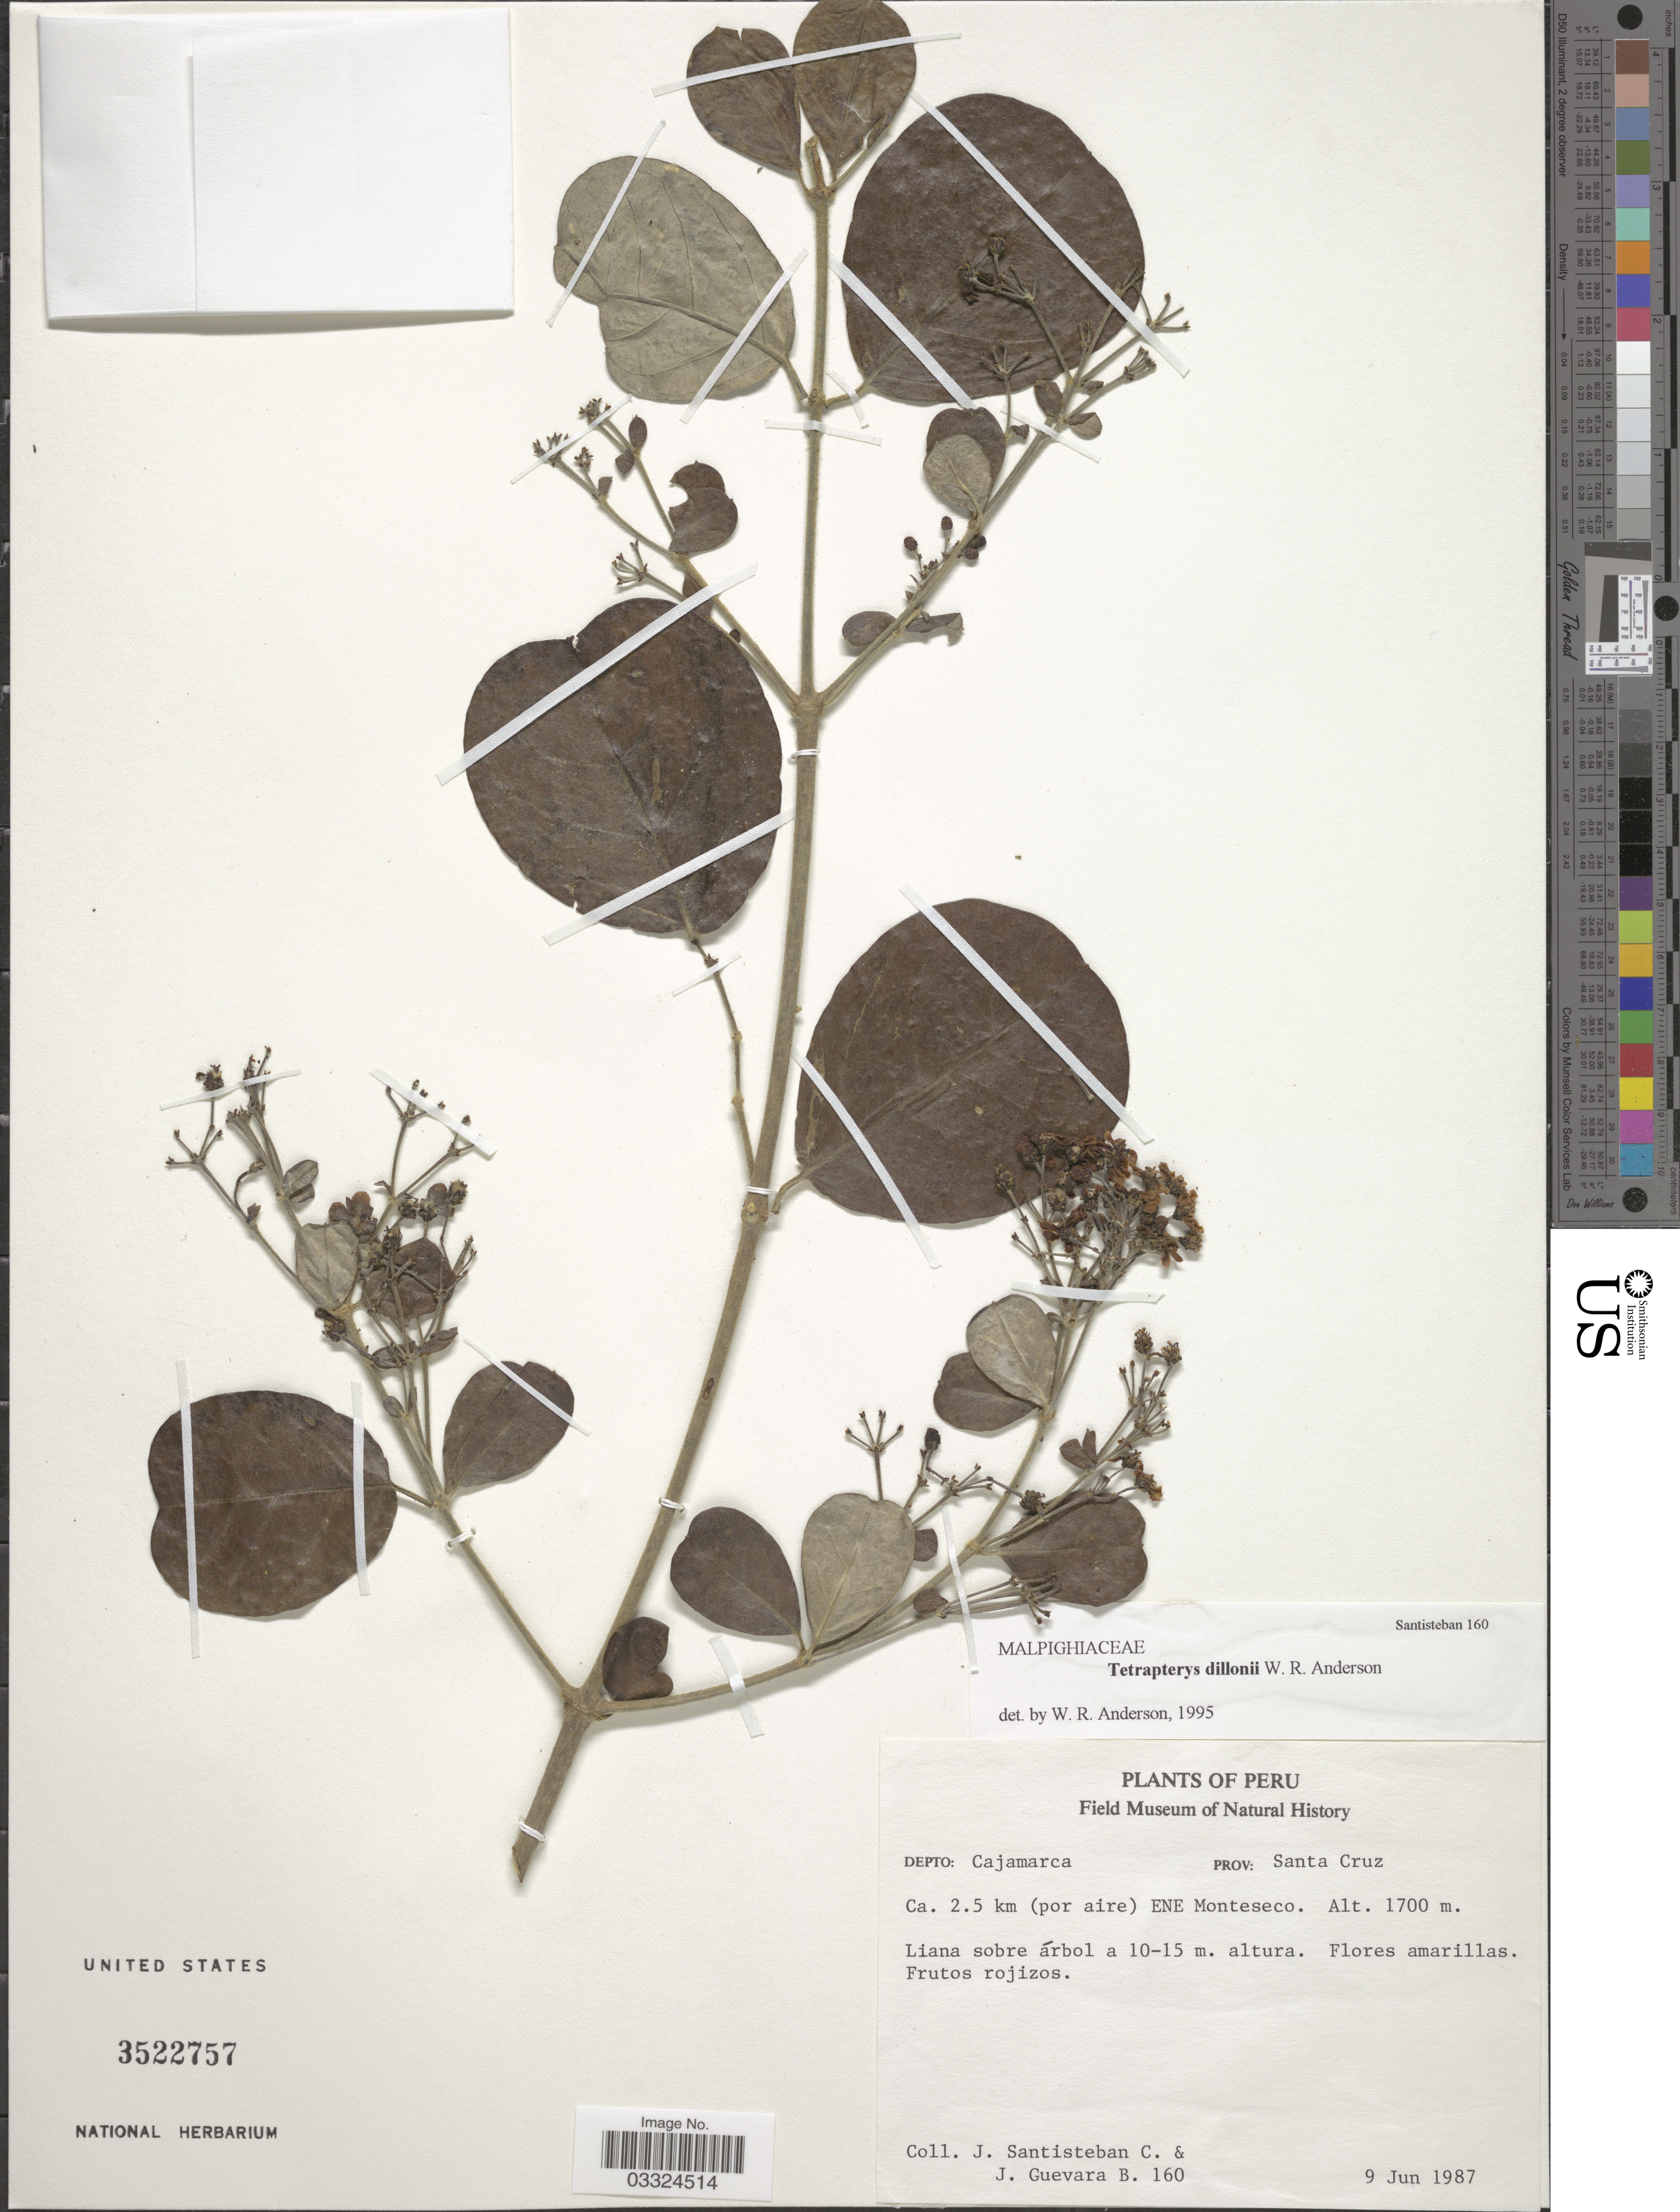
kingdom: Plantae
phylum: Tracheophyta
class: Magnoliopsida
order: Malpighiales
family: Malpighiaceae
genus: Tetrapterys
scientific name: Tetrapterys dillonii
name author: W.R. Anderson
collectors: J. Santisteban C. & J. Guevara B.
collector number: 160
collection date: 1987-06-09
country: Peru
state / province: Cajamarca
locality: Depto. Cajamarca. Prov: Santa Cruz. Ca. 2.5 km (por aire) ENE Monteseco.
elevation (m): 1700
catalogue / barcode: US 3522757